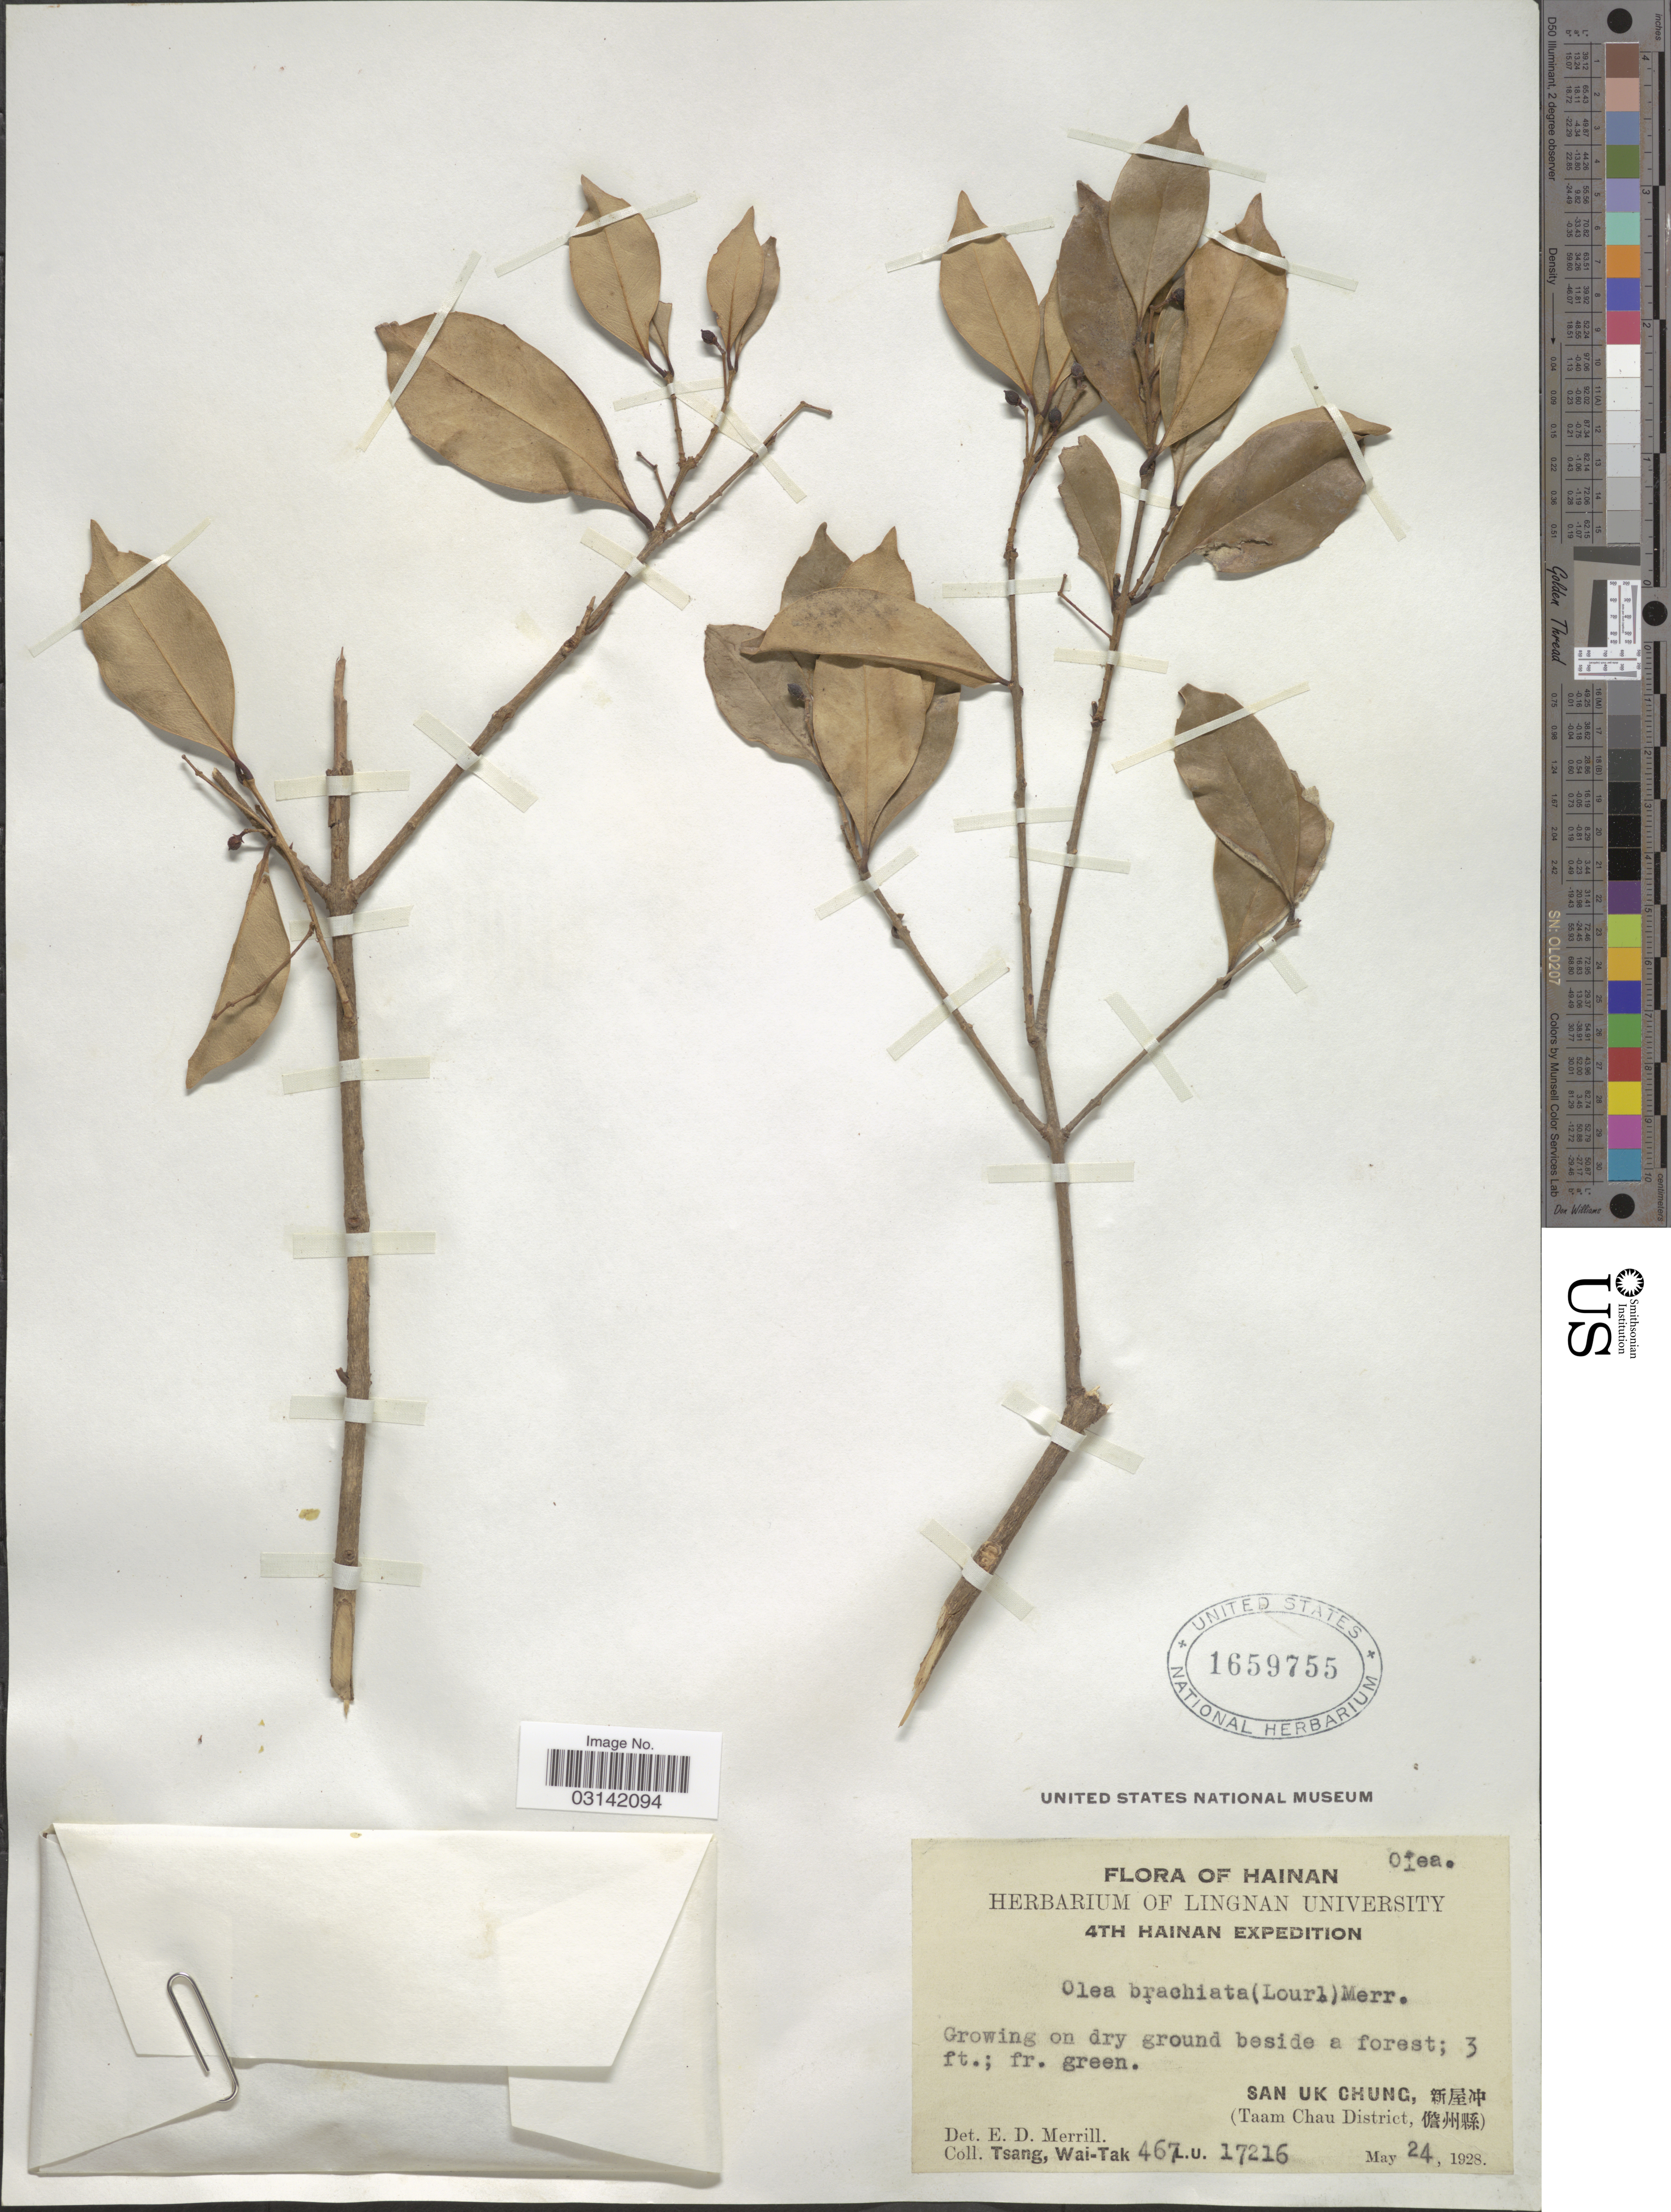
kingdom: Plantae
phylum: Tracheophyta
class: Magnoliopsida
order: Lamiales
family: Oleaceae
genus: Tetrapilus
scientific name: Tetrapilus brachiatus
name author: Lour.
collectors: W. T. Tsang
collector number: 467L.U.17216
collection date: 1928-05-24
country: China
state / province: Hainan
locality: San Uk Chung, X, (Taam Chau District, X).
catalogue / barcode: US 1659755